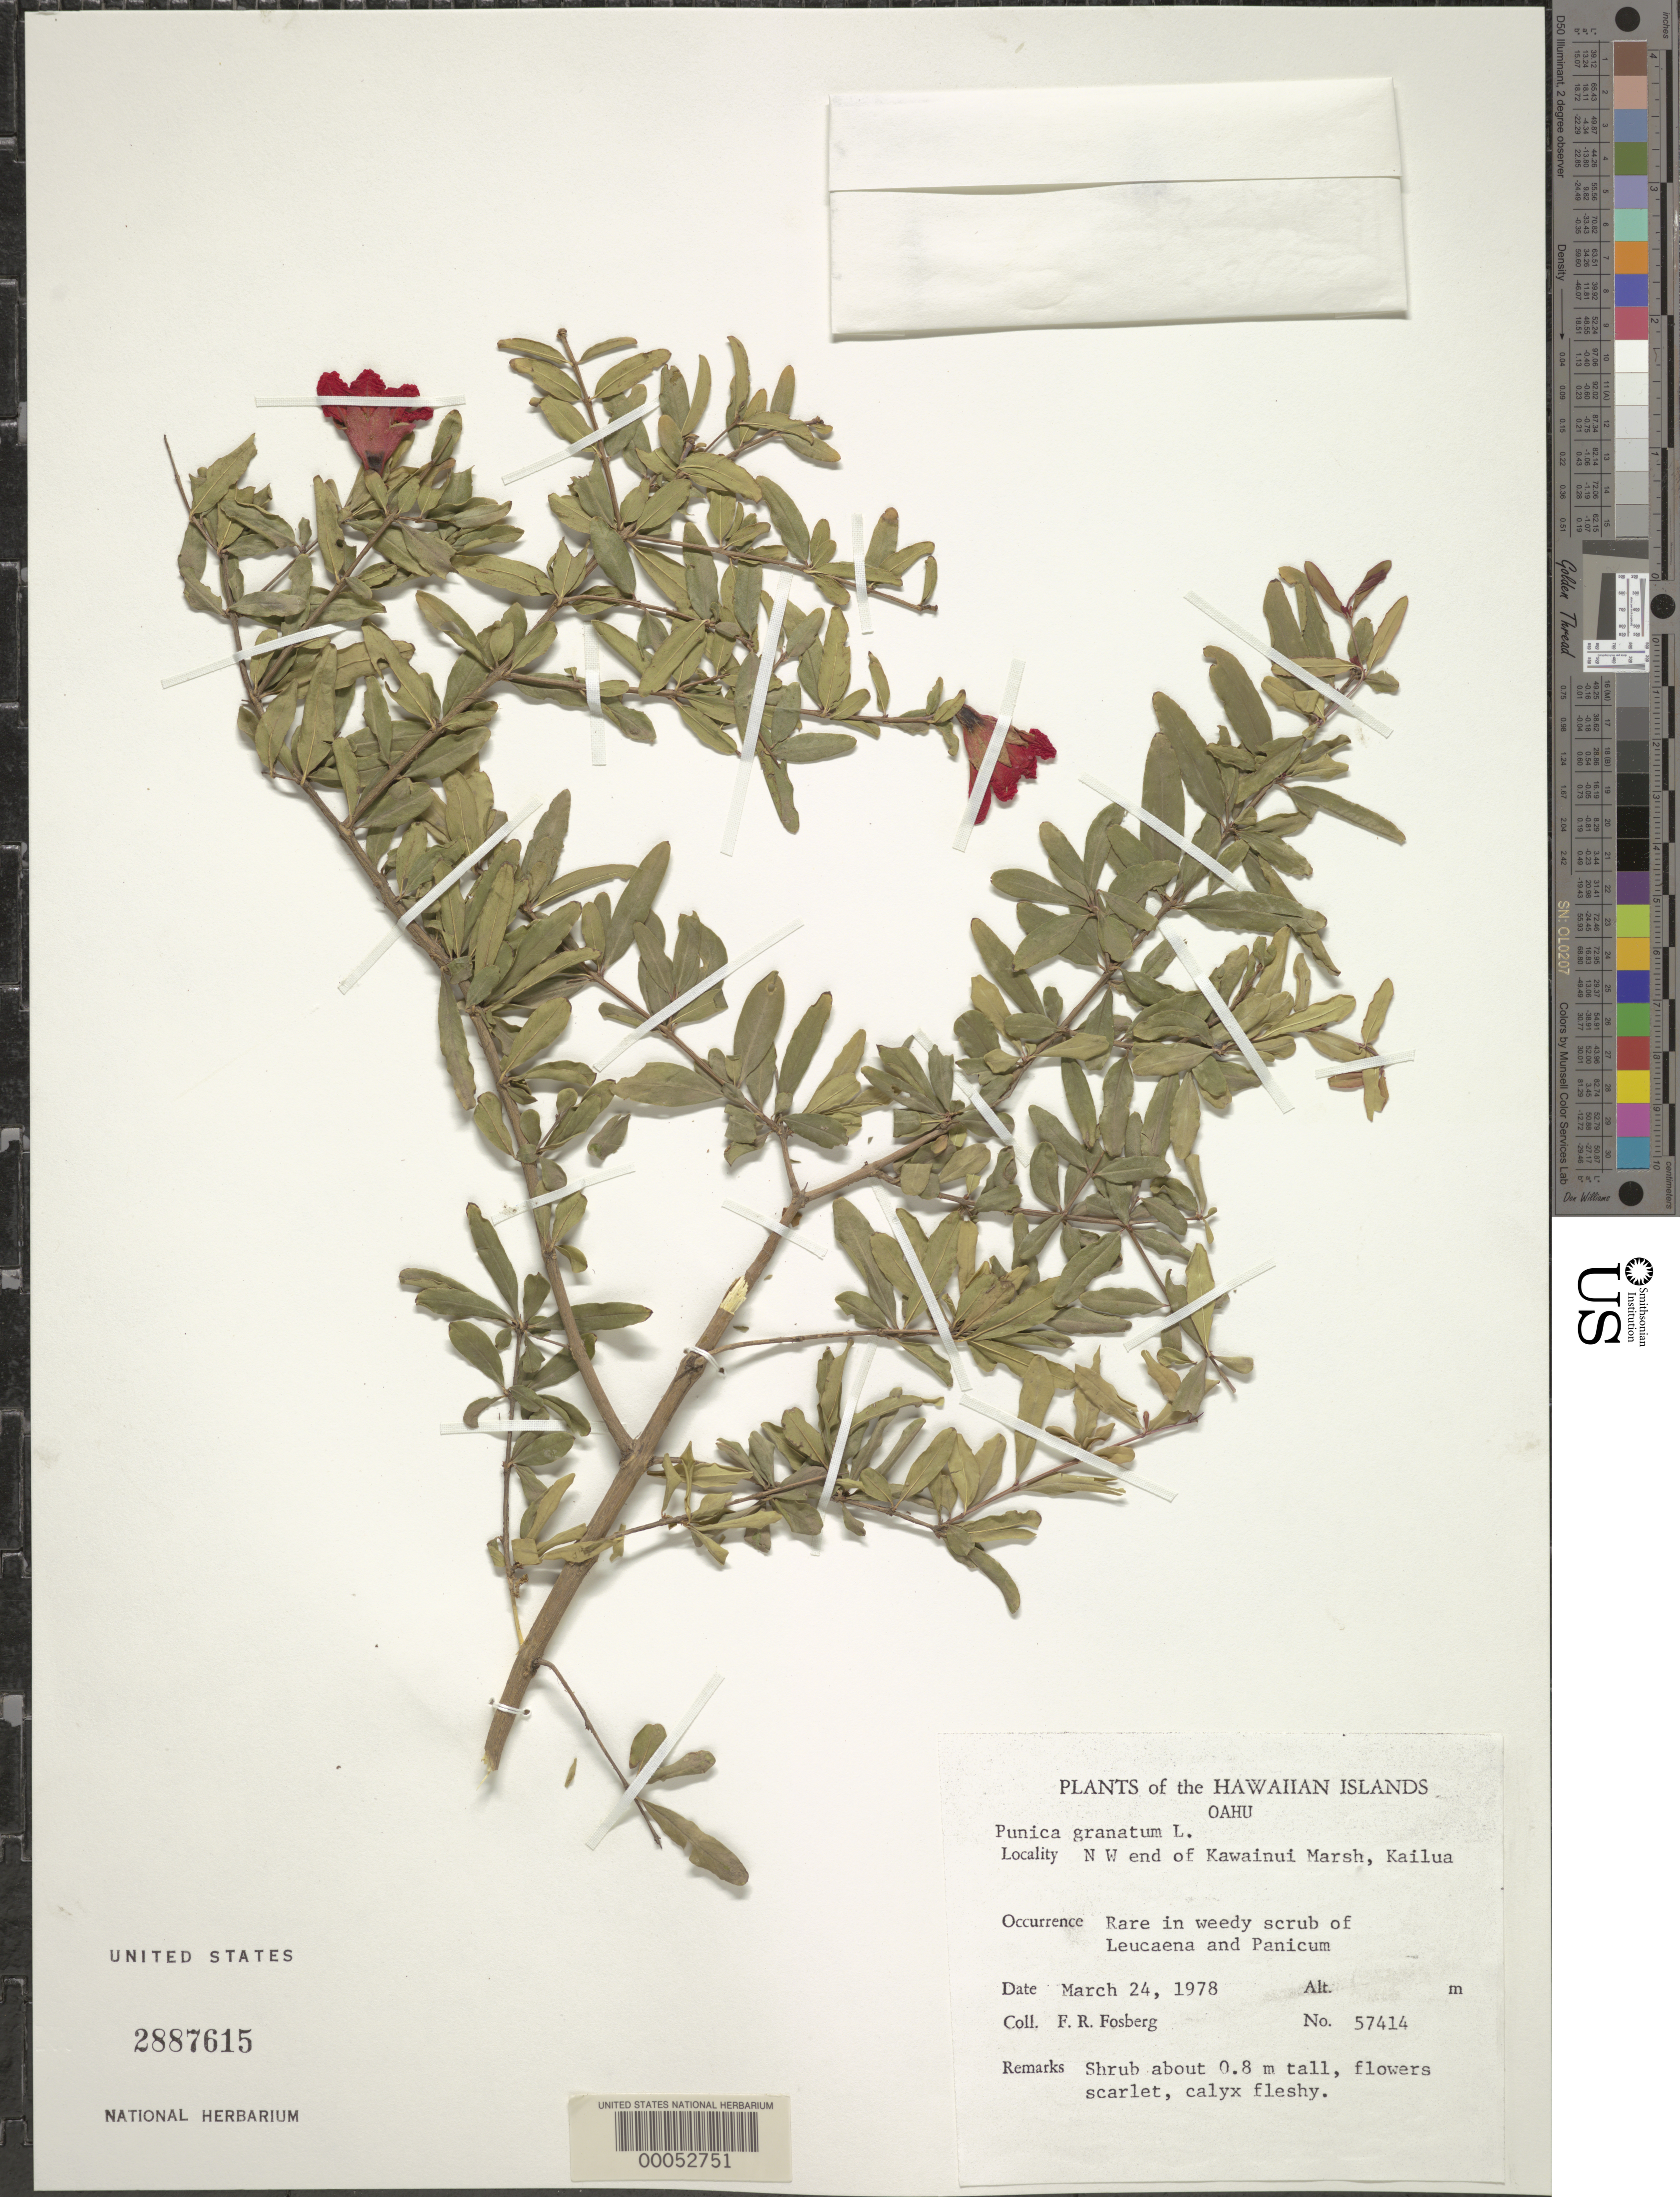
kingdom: Plantae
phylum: Tracheophyta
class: Magnoliopsida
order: Myrtales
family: Lythraceae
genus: Punica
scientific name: Punica granatum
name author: L.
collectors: F. R. Fosberg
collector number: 57414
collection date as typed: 24 Mar 1978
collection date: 1978-03-24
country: United States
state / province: Hawaii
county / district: Maui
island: Maui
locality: Nw end kawainui marsh, kailua.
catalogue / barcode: US 2887615